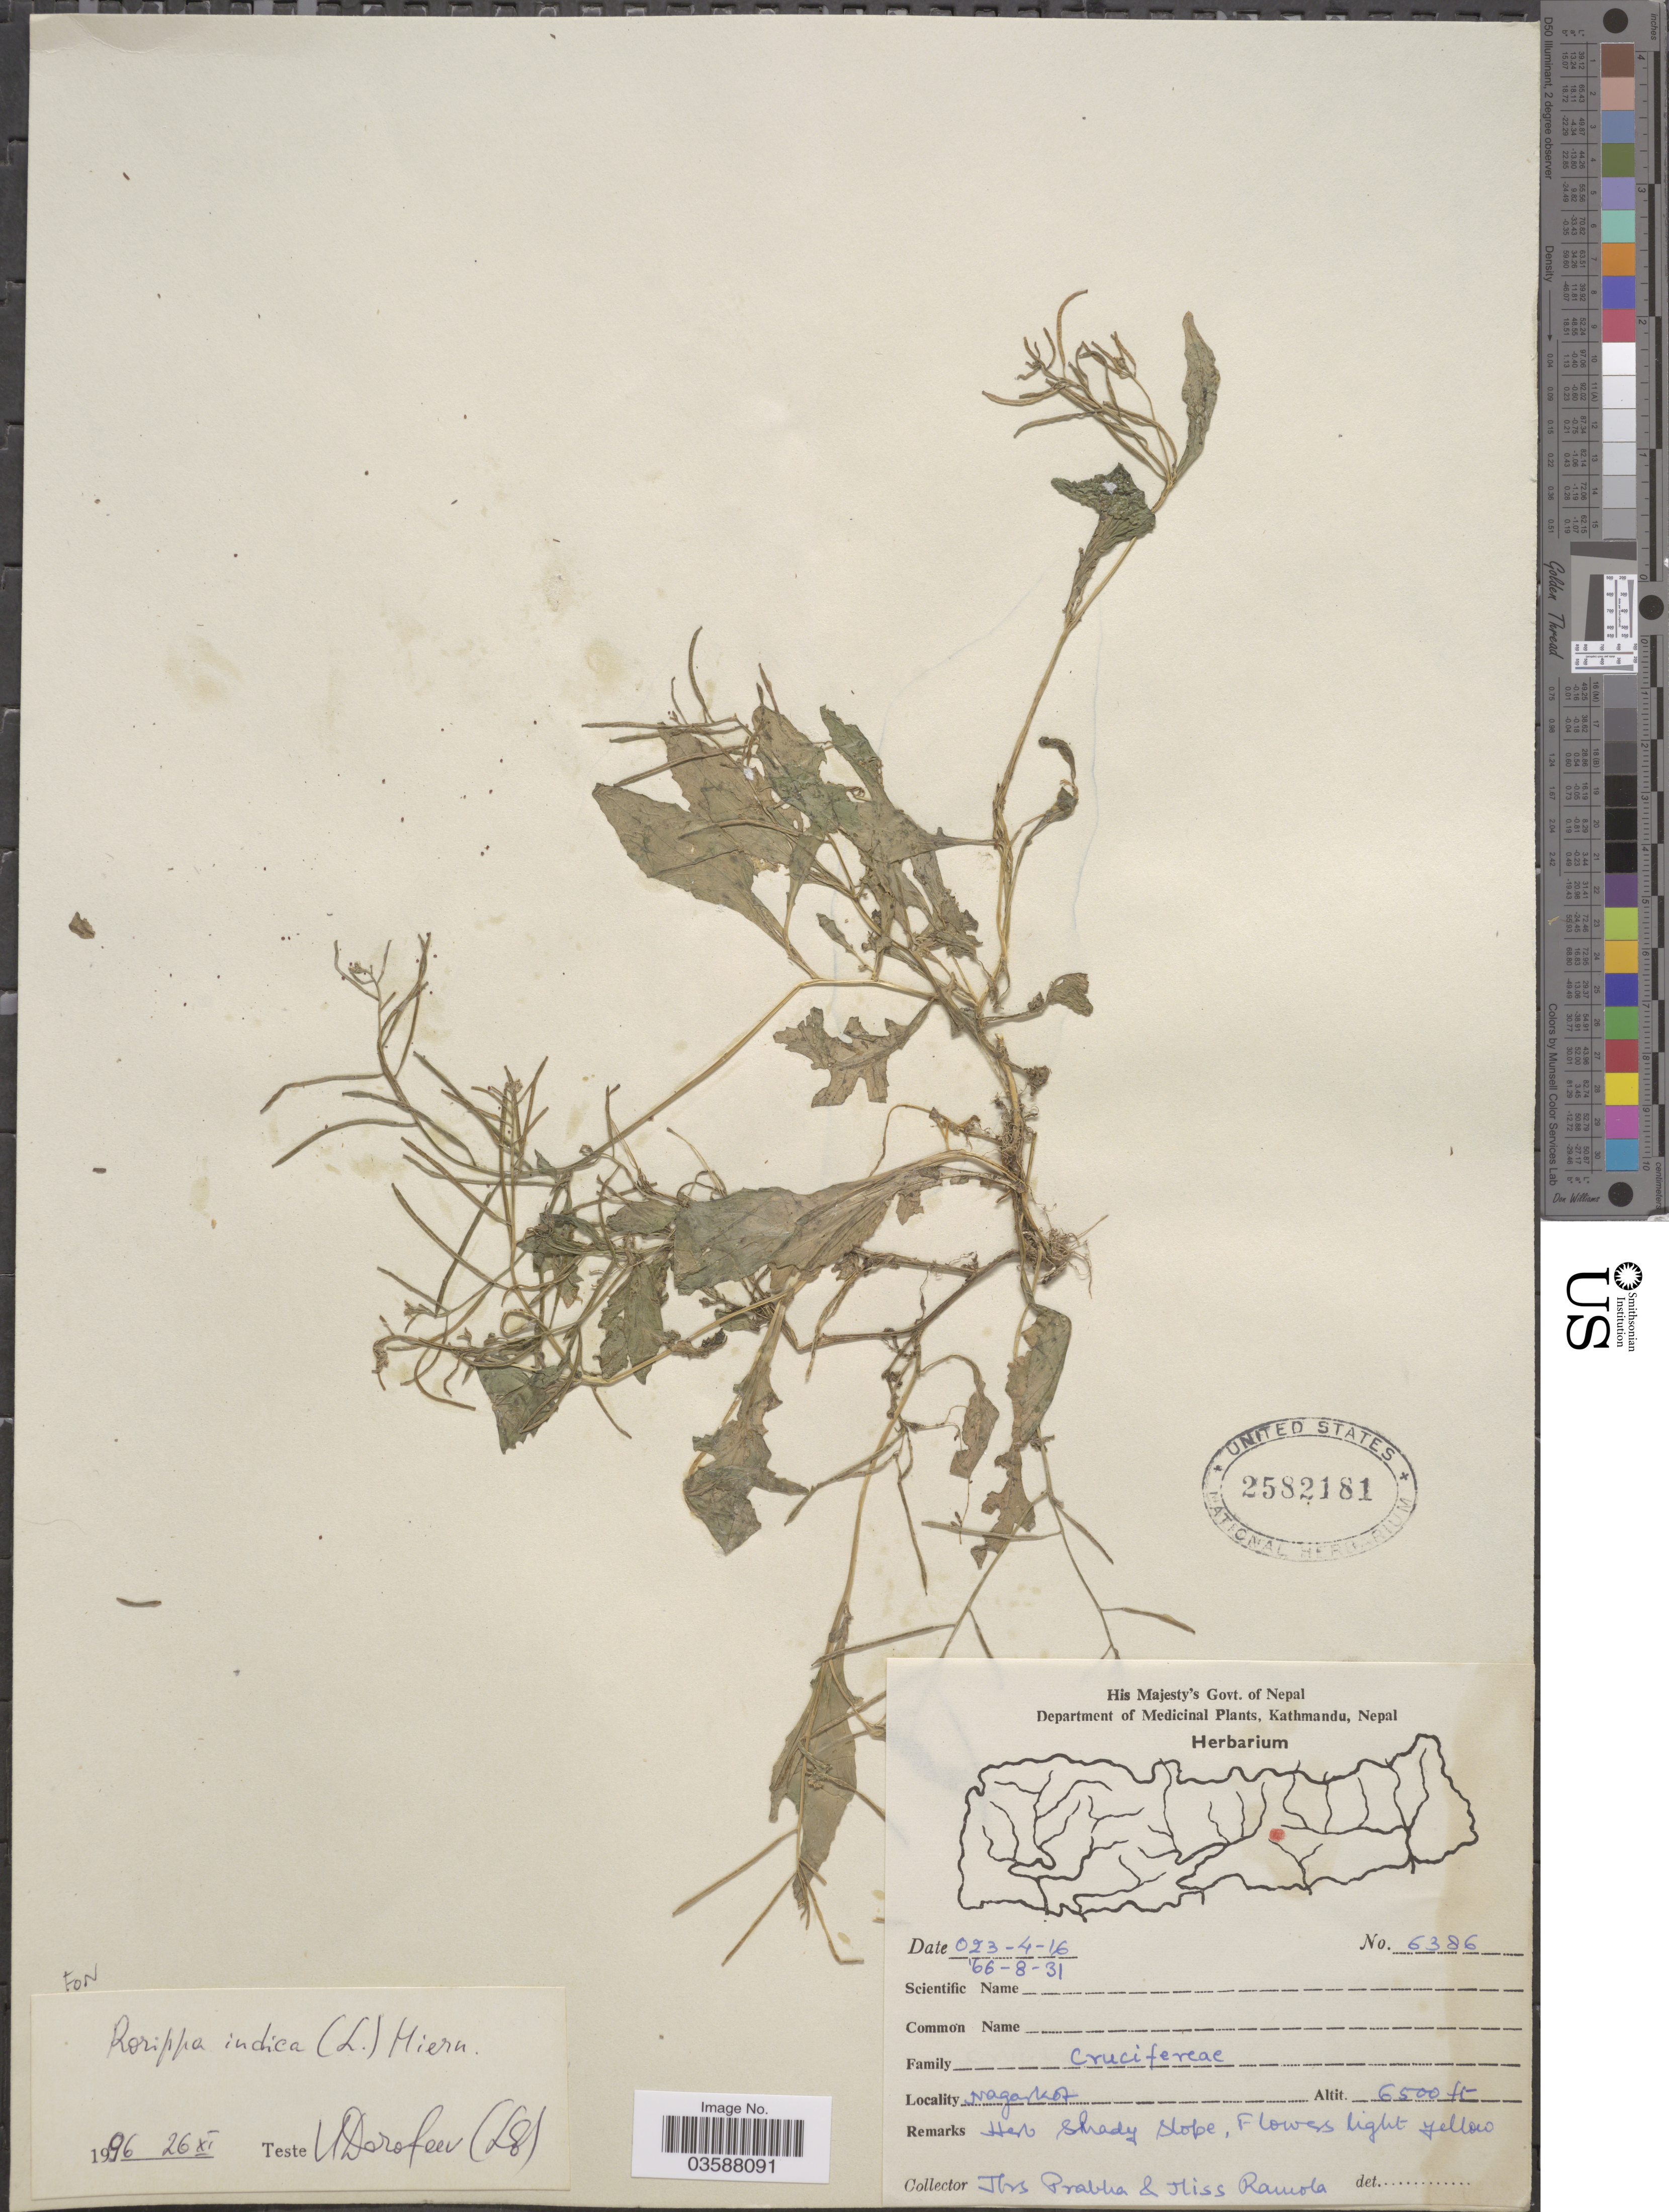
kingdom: Plantae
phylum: Tracheophyta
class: Magnoliopsida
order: Brassicales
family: Brassicaceae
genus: Rorippa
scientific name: Rorippa indica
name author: (L.) Hiern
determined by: Dorofeyev, V. I.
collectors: P. Pradhan & R. Thapa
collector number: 6386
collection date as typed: Transcribed d/m/y: 31/8/66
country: Nepal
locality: Nagarkot.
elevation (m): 1981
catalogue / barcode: US 2582181